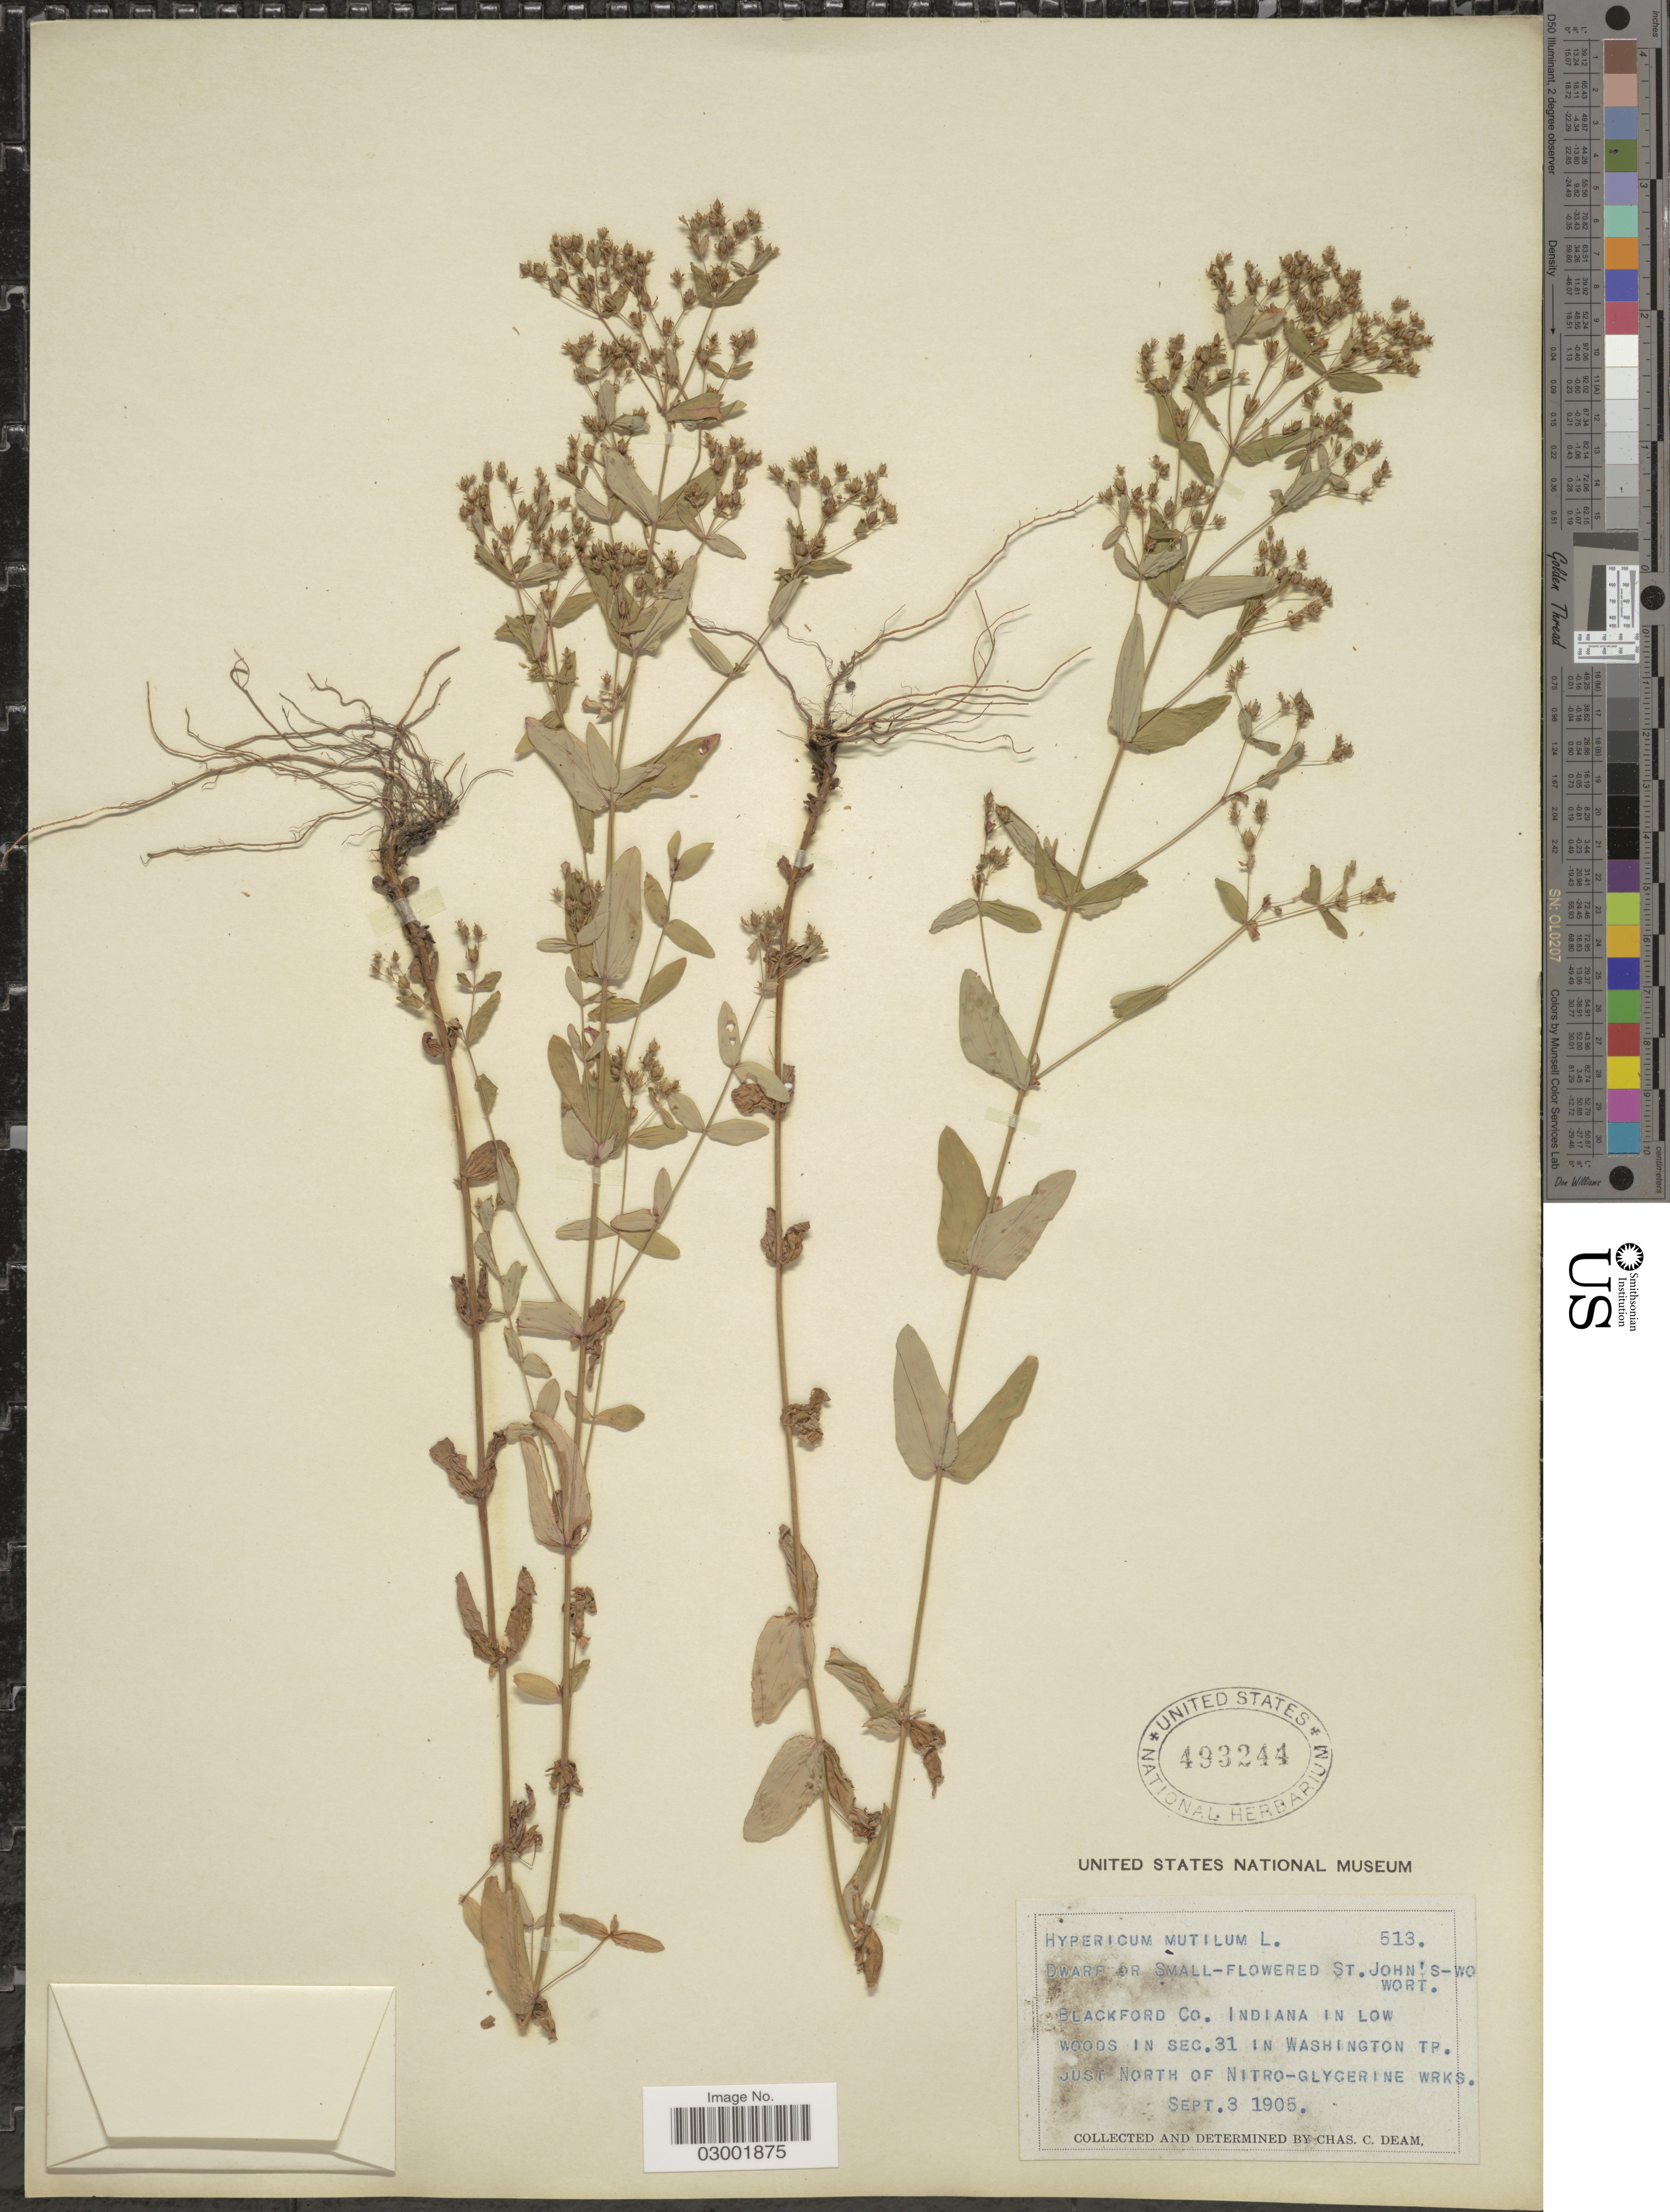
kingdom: Plantae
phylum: Tracheophyta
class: Magnoliopsida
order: Malpighiales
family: Hypericaceae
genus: Hypericum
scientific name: Hypericum mutilum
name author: L.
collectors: C. C. Deam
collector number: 513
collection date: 1905-09-03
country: United States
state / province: Indiana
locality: St. John's - Wo wort., Blackford Co. Indiana in low woods in sec. 31 in Washington Tp., Just North of Nitro-Glycerine wrks.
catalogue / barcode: US 493244